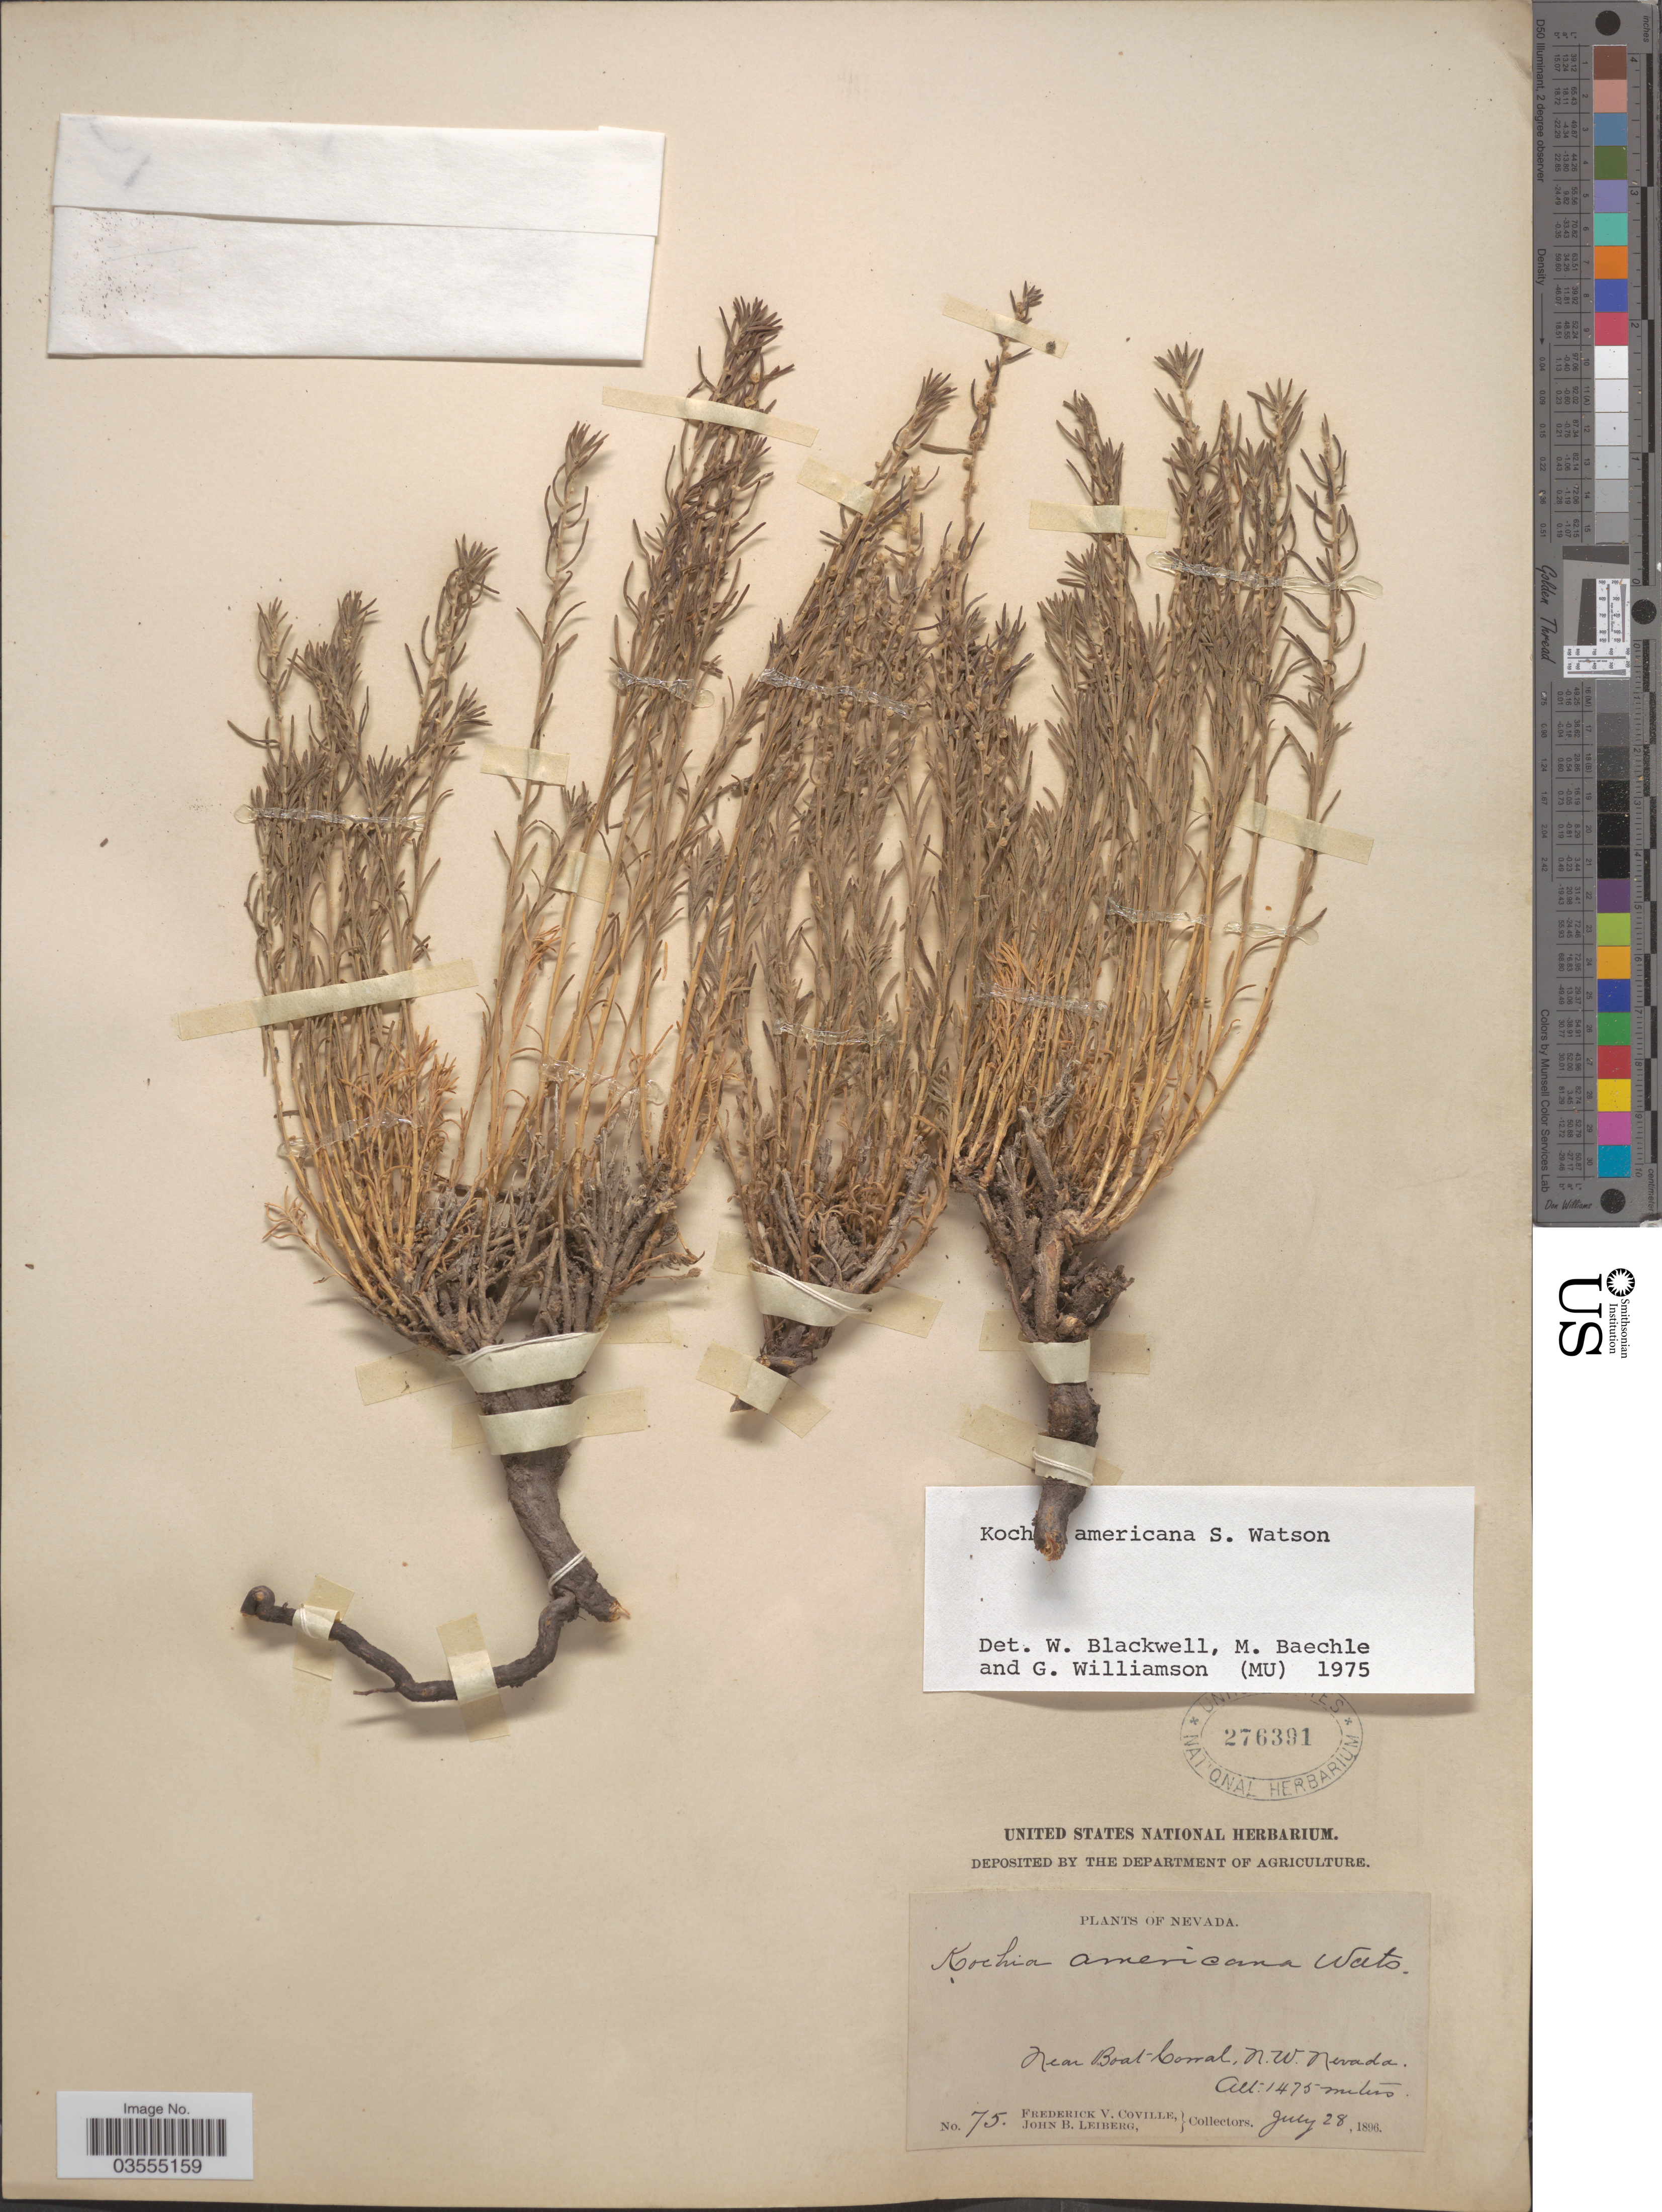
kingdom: Plantae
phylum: Tracheophyta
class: Magnoliopsida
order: Caryophyllales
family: Amaranthaceae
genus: Neokochia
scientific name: Neokochia americana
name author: (S. Watson) G.L. Chu & S.C. Sand.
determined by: U.S. National Herbarium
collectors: F. V. Coville & J. B. Leiberg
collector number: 75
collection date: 1896-07-28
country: United States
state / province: Nevada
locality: Near Boat-Corral, N.W. Nevada.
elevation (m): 1475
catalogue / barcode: US 276391